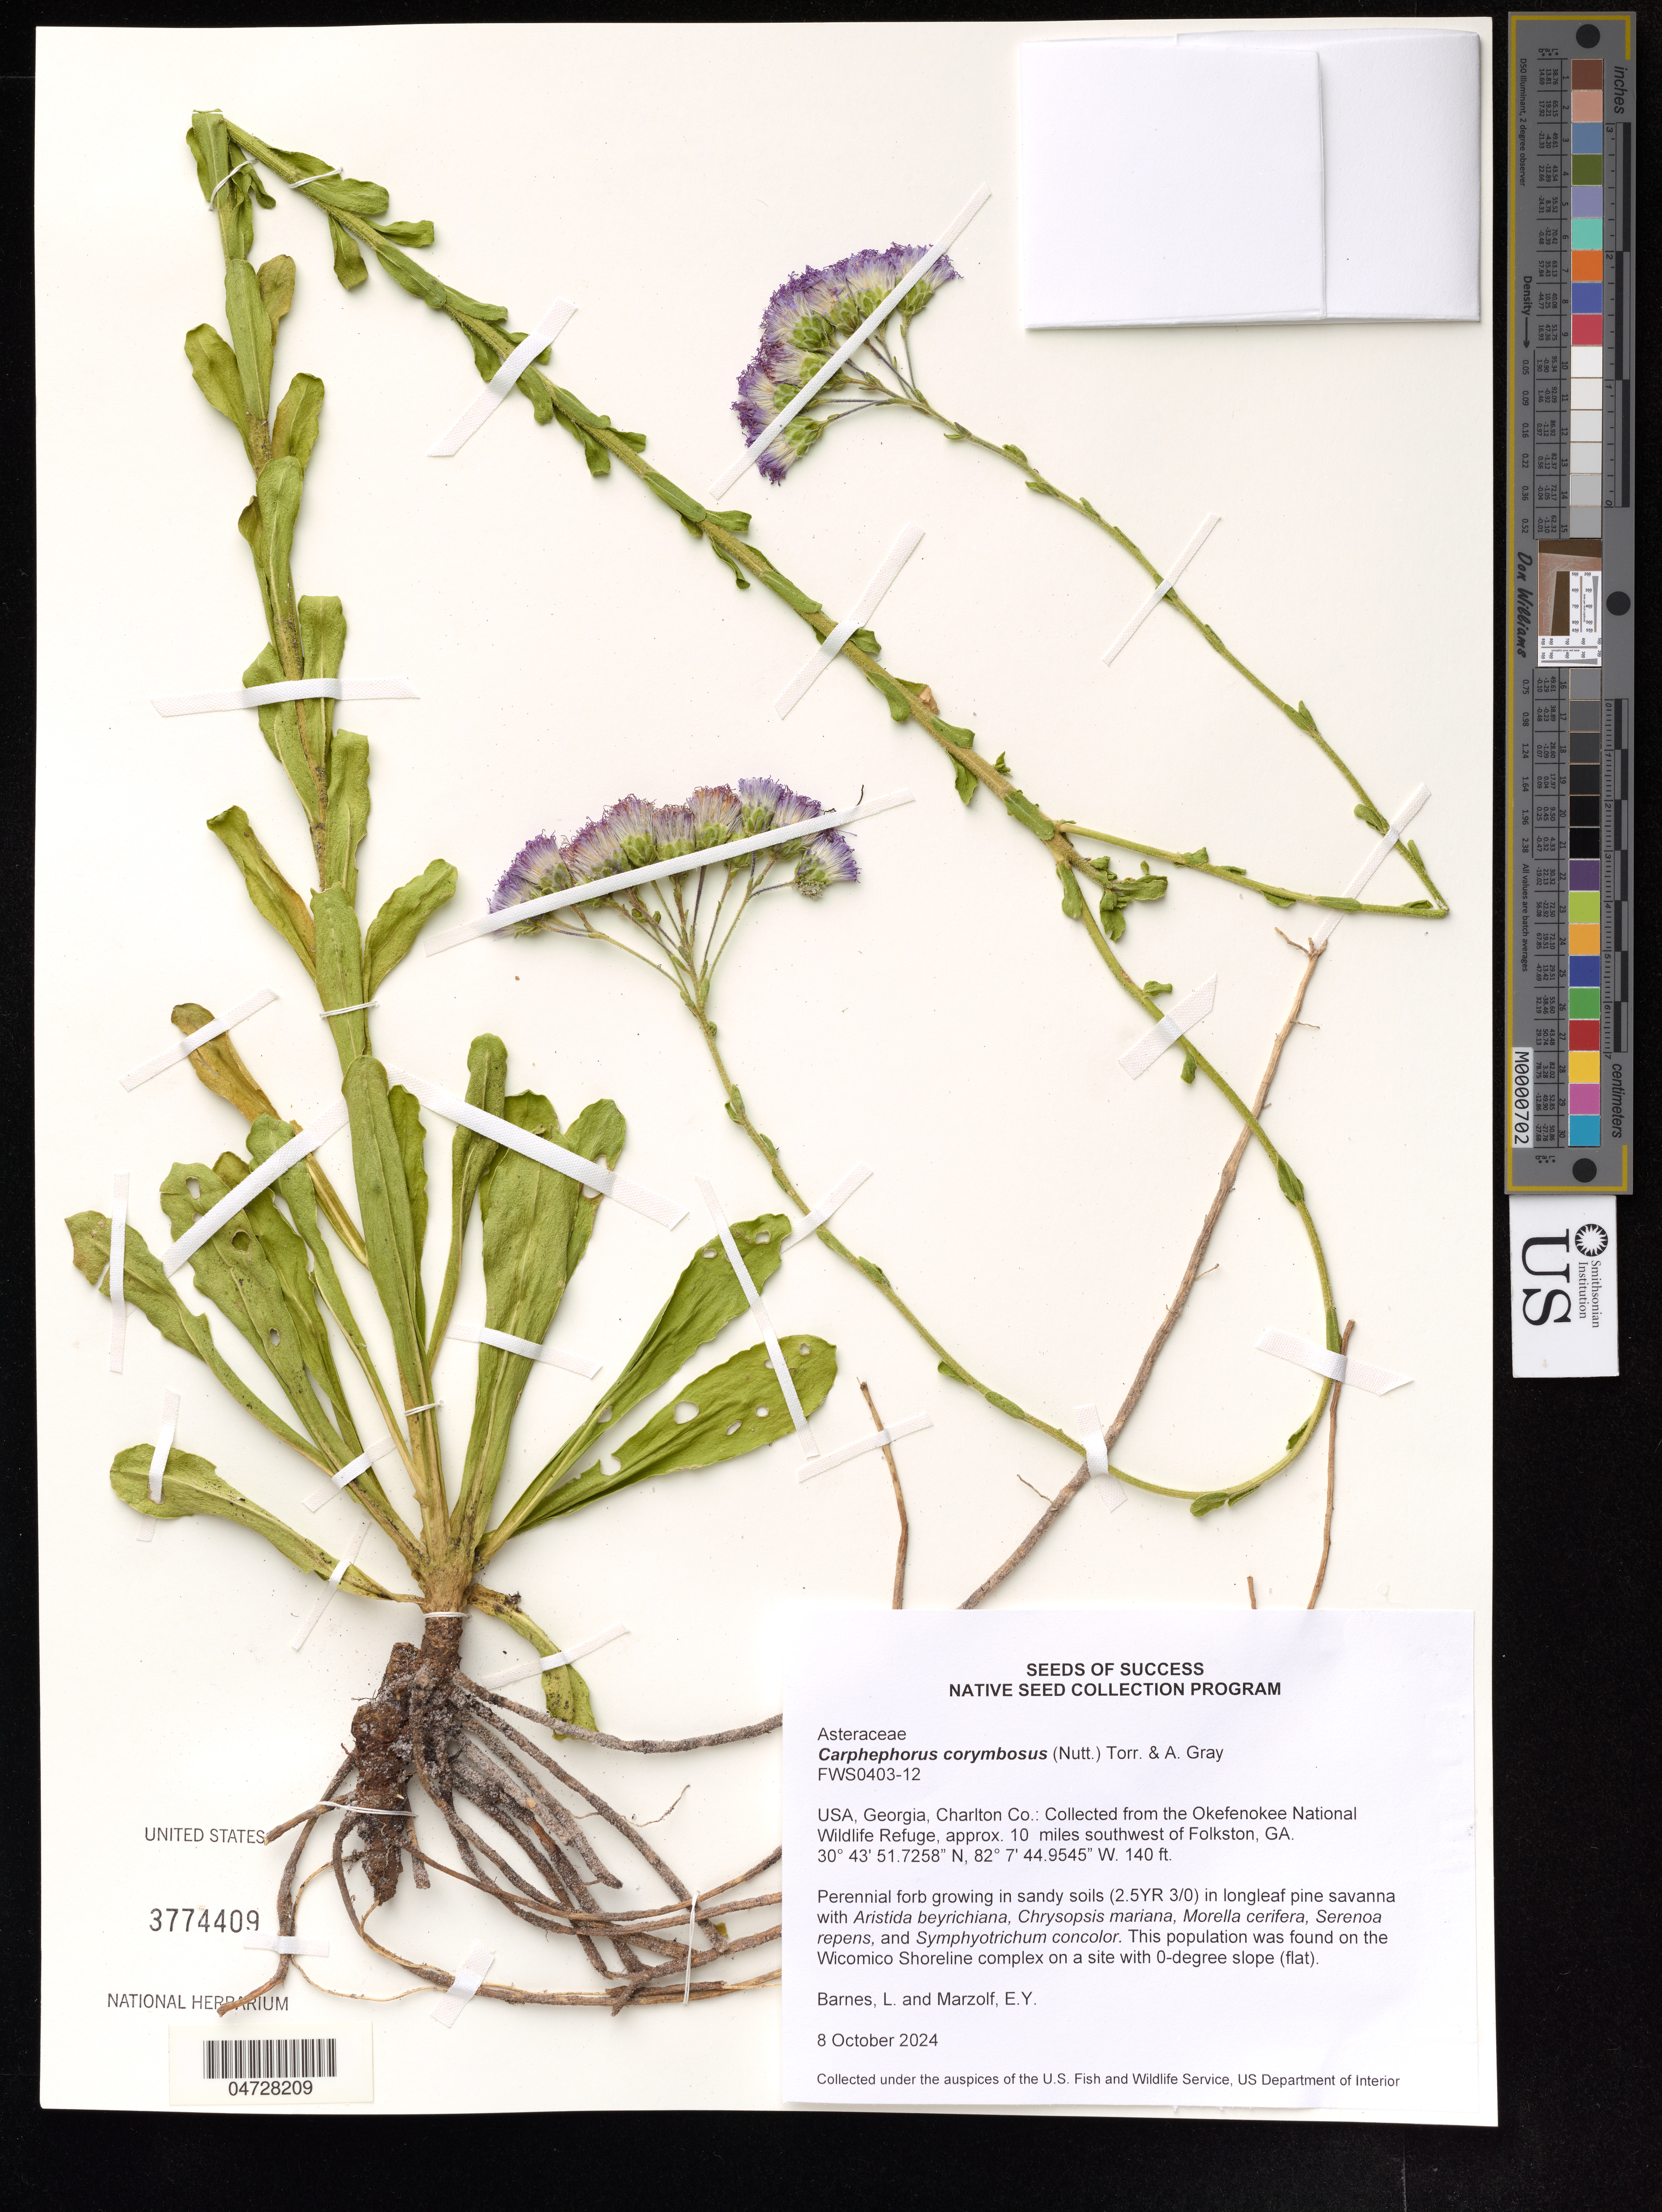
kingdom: Plantae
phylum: Tracheophyta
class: Magnoliopsida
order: Asterales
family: Asteraceae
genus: Carphephorus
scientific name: Carphephorus corymbosus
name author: (Nutt.) Torr. & A. Gray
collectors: L. Barnes & E. Marzolf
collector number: FWS0403-12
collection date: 2024-10-08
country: United States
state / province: Georgia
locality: Charlton Co.: Collected from the Okefenokee National Wildlife Refuge, approx. 10 miles southwest of Folkston.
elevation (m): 43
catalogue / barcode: US 3774409